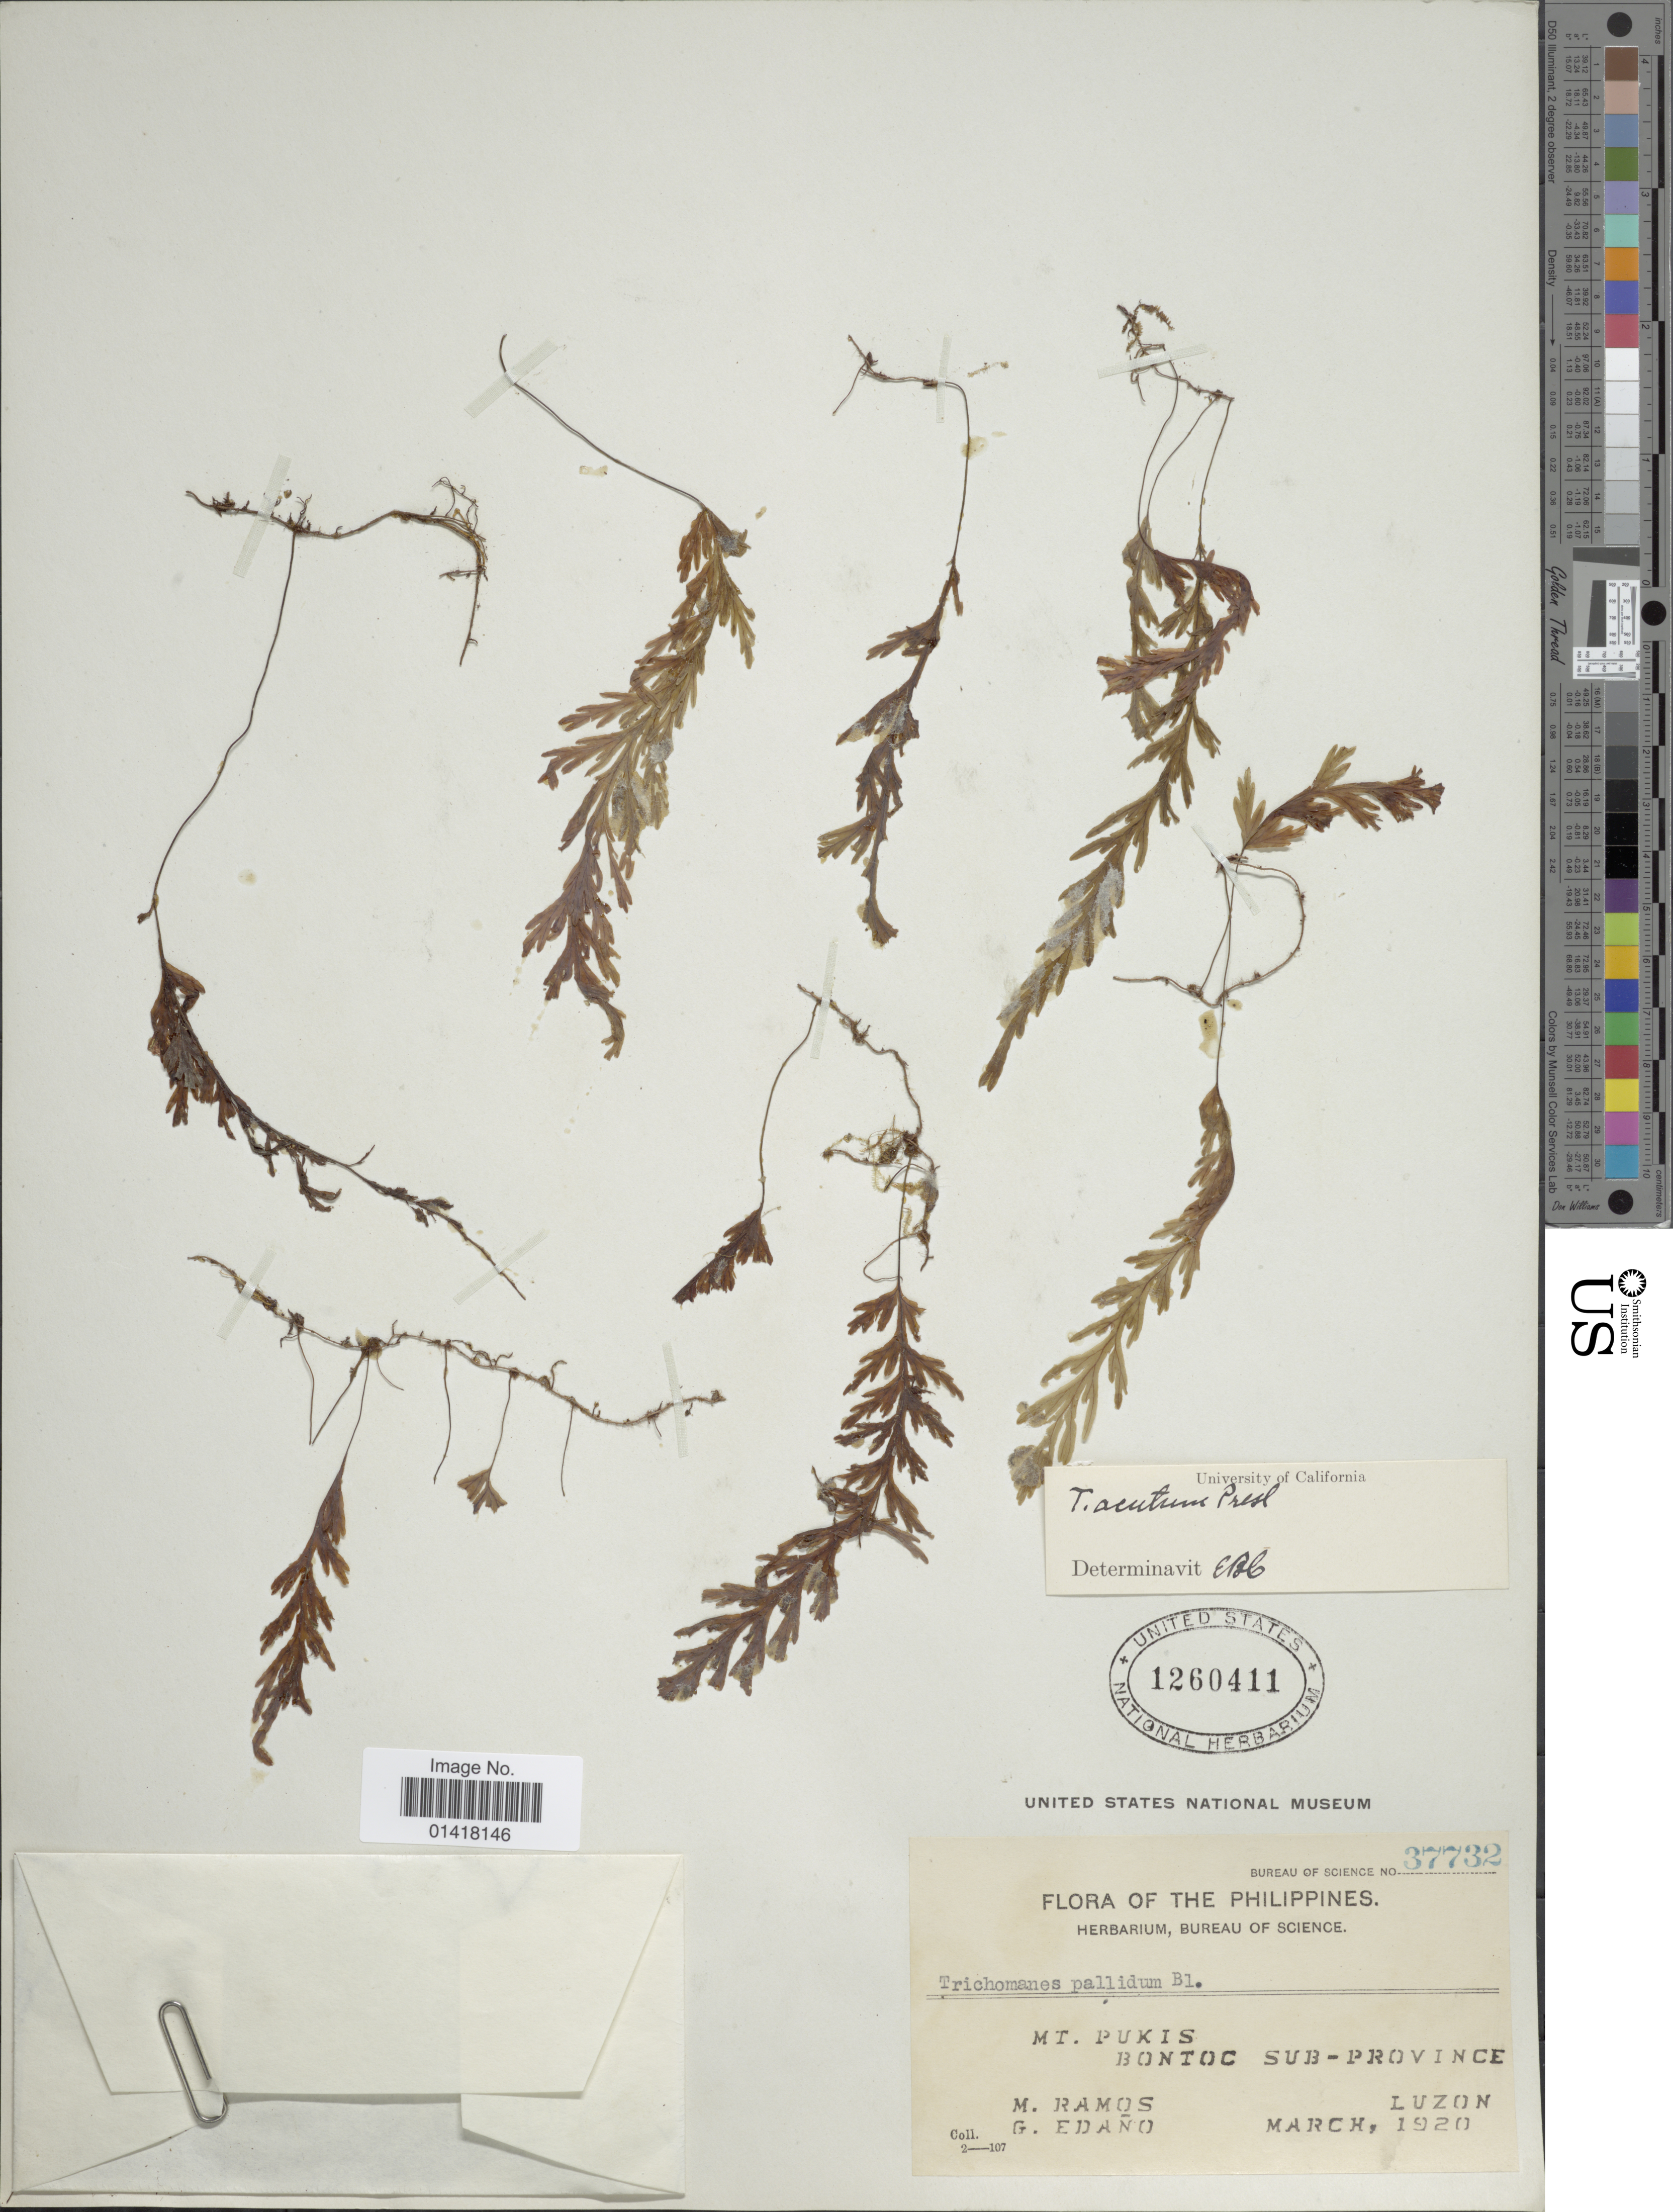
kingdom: Plantae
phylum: Tracheophyta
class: Polypodiopsida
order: Hymenophyllales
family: Hymenophyllaceae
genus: Hymenophyllum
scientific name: Hymenophyllum acutum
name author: (C. Presl) Ebihara & K. Iwats.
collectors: M. Ramos & G. Edaño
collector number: Bureau of Science 33732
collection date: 1920-03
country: Philippines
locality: Mt. Pukis. Bontoc Sub-Province. Luzon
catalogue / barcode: US 1260411